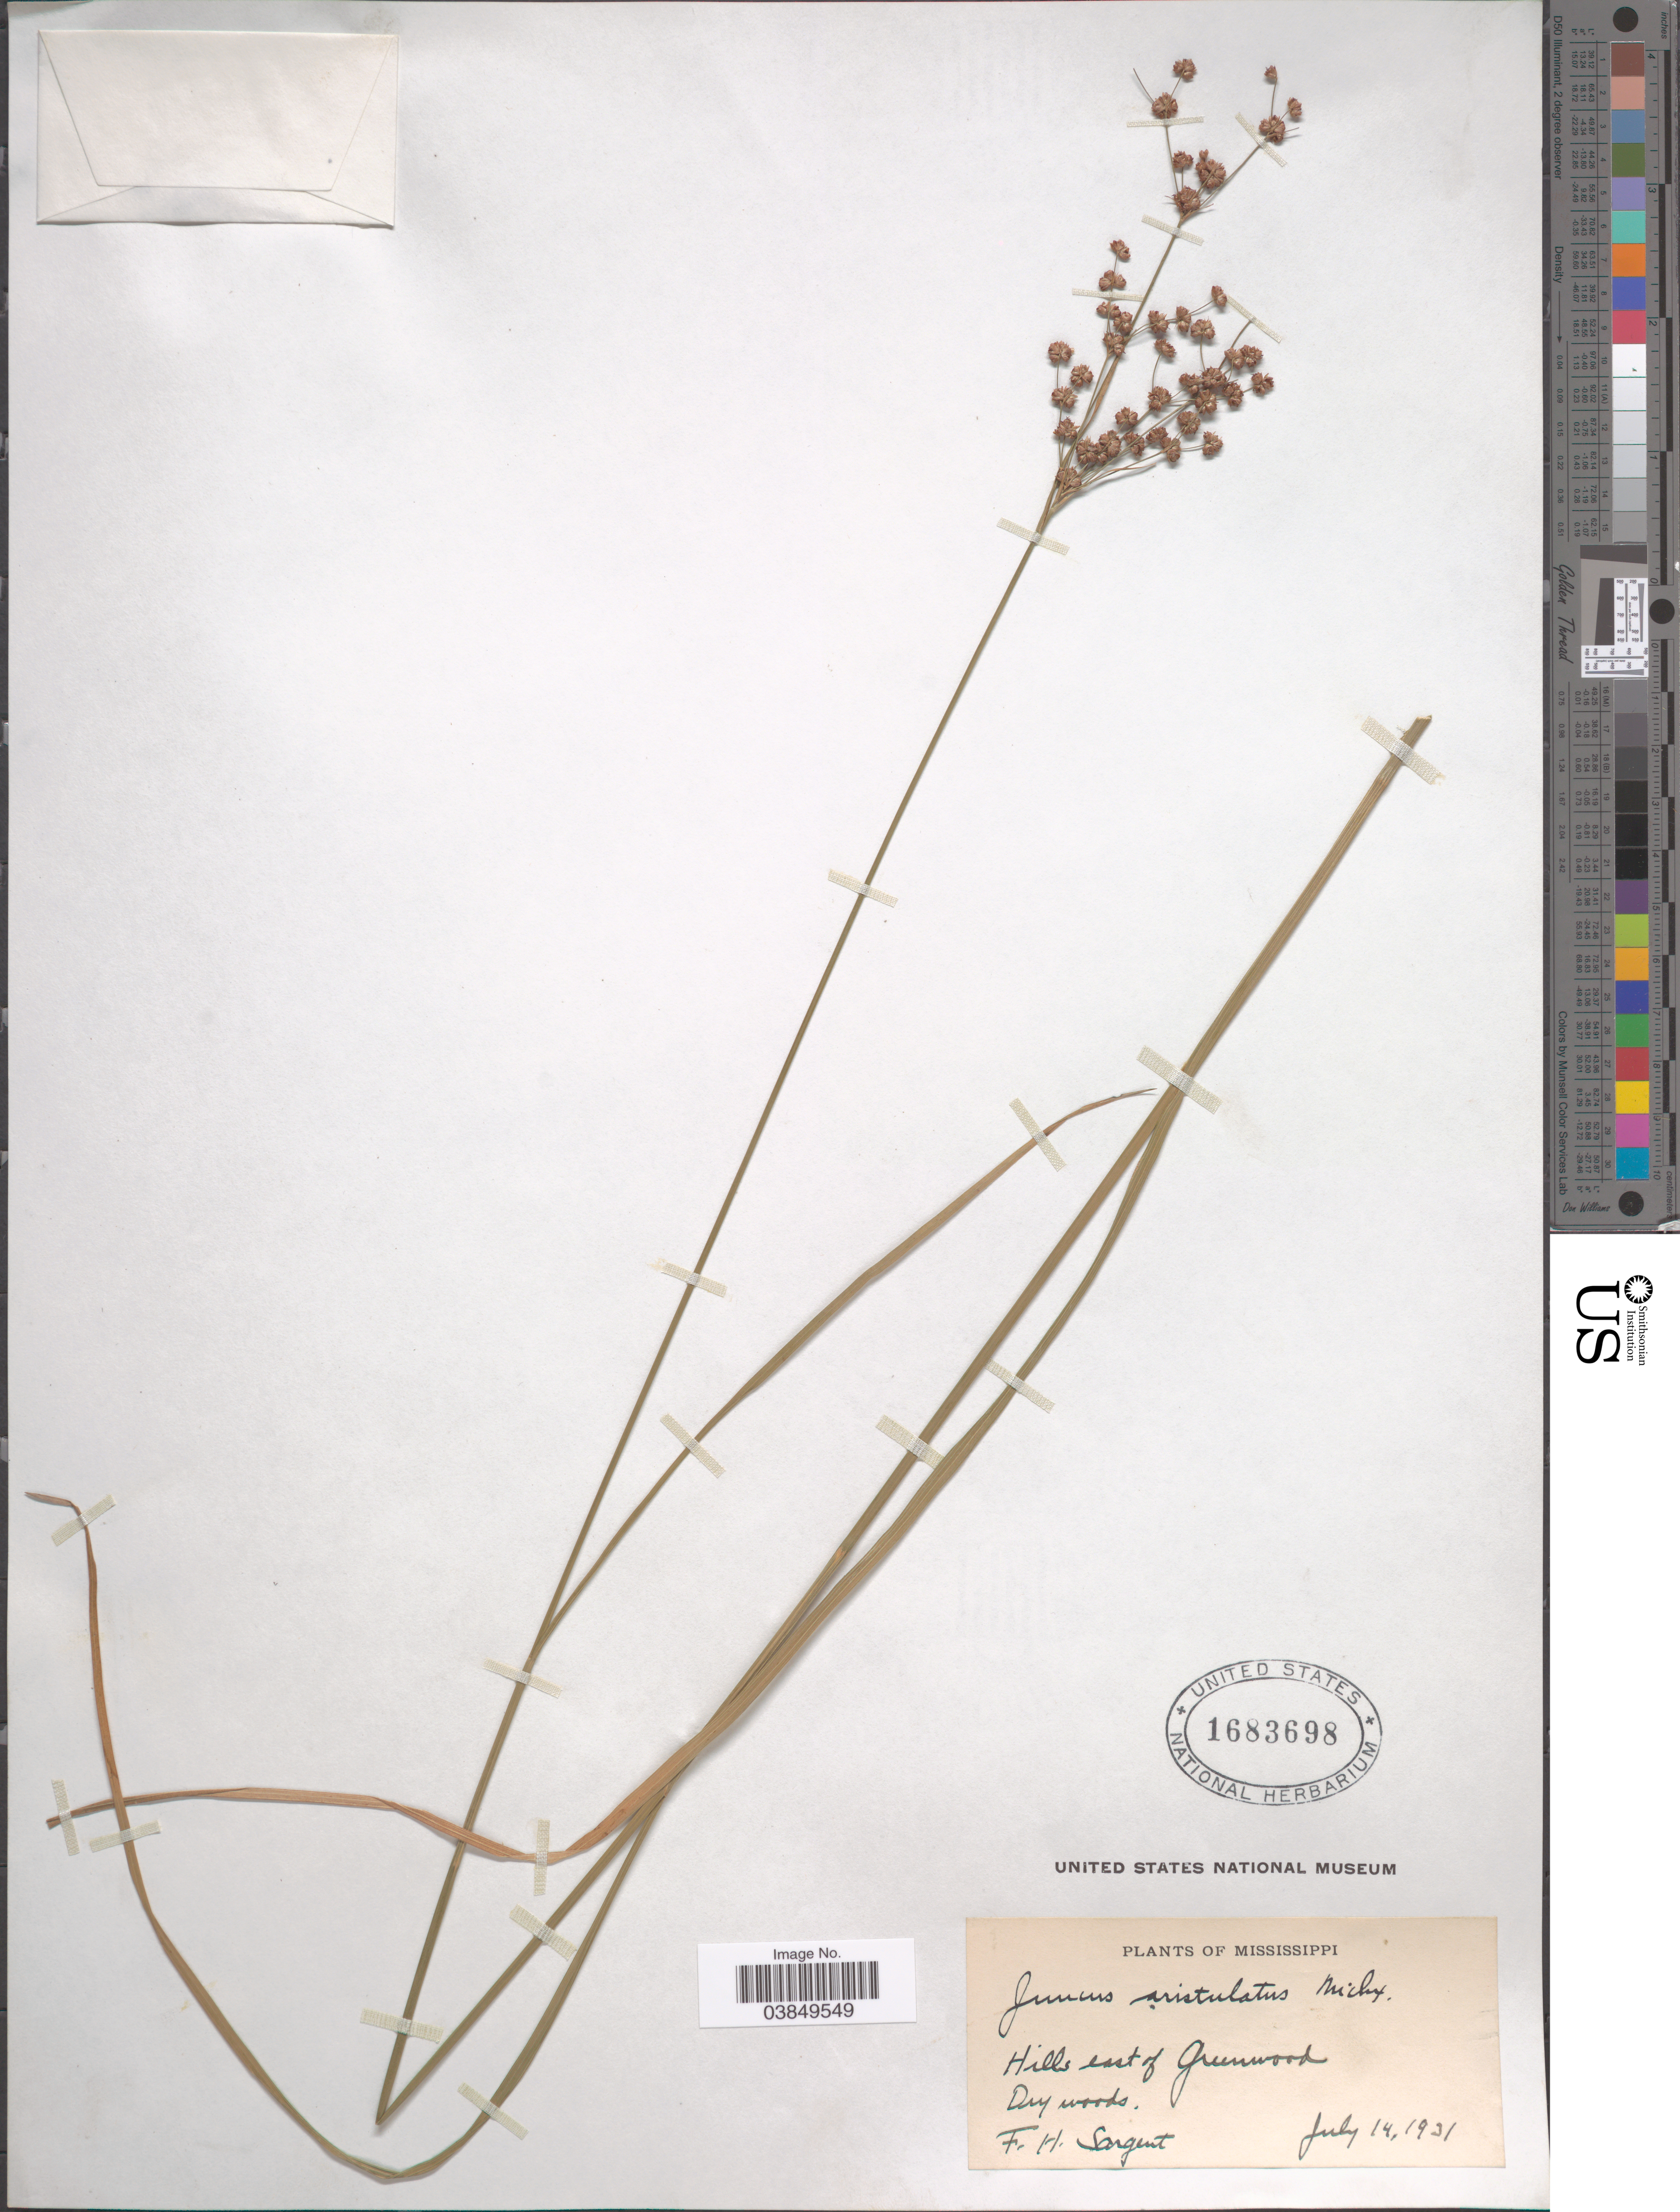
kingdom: Plantae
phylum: Tracheophyta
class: Liliopsida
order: Poales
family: Juncaceae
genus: Juncus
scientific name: Juncus aristulatus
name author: Michx.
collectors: F. H. Sargent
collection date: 1931-07-14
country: United States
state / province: Mississippi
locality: Hills east of Greenwood.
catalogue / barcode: US 1683698